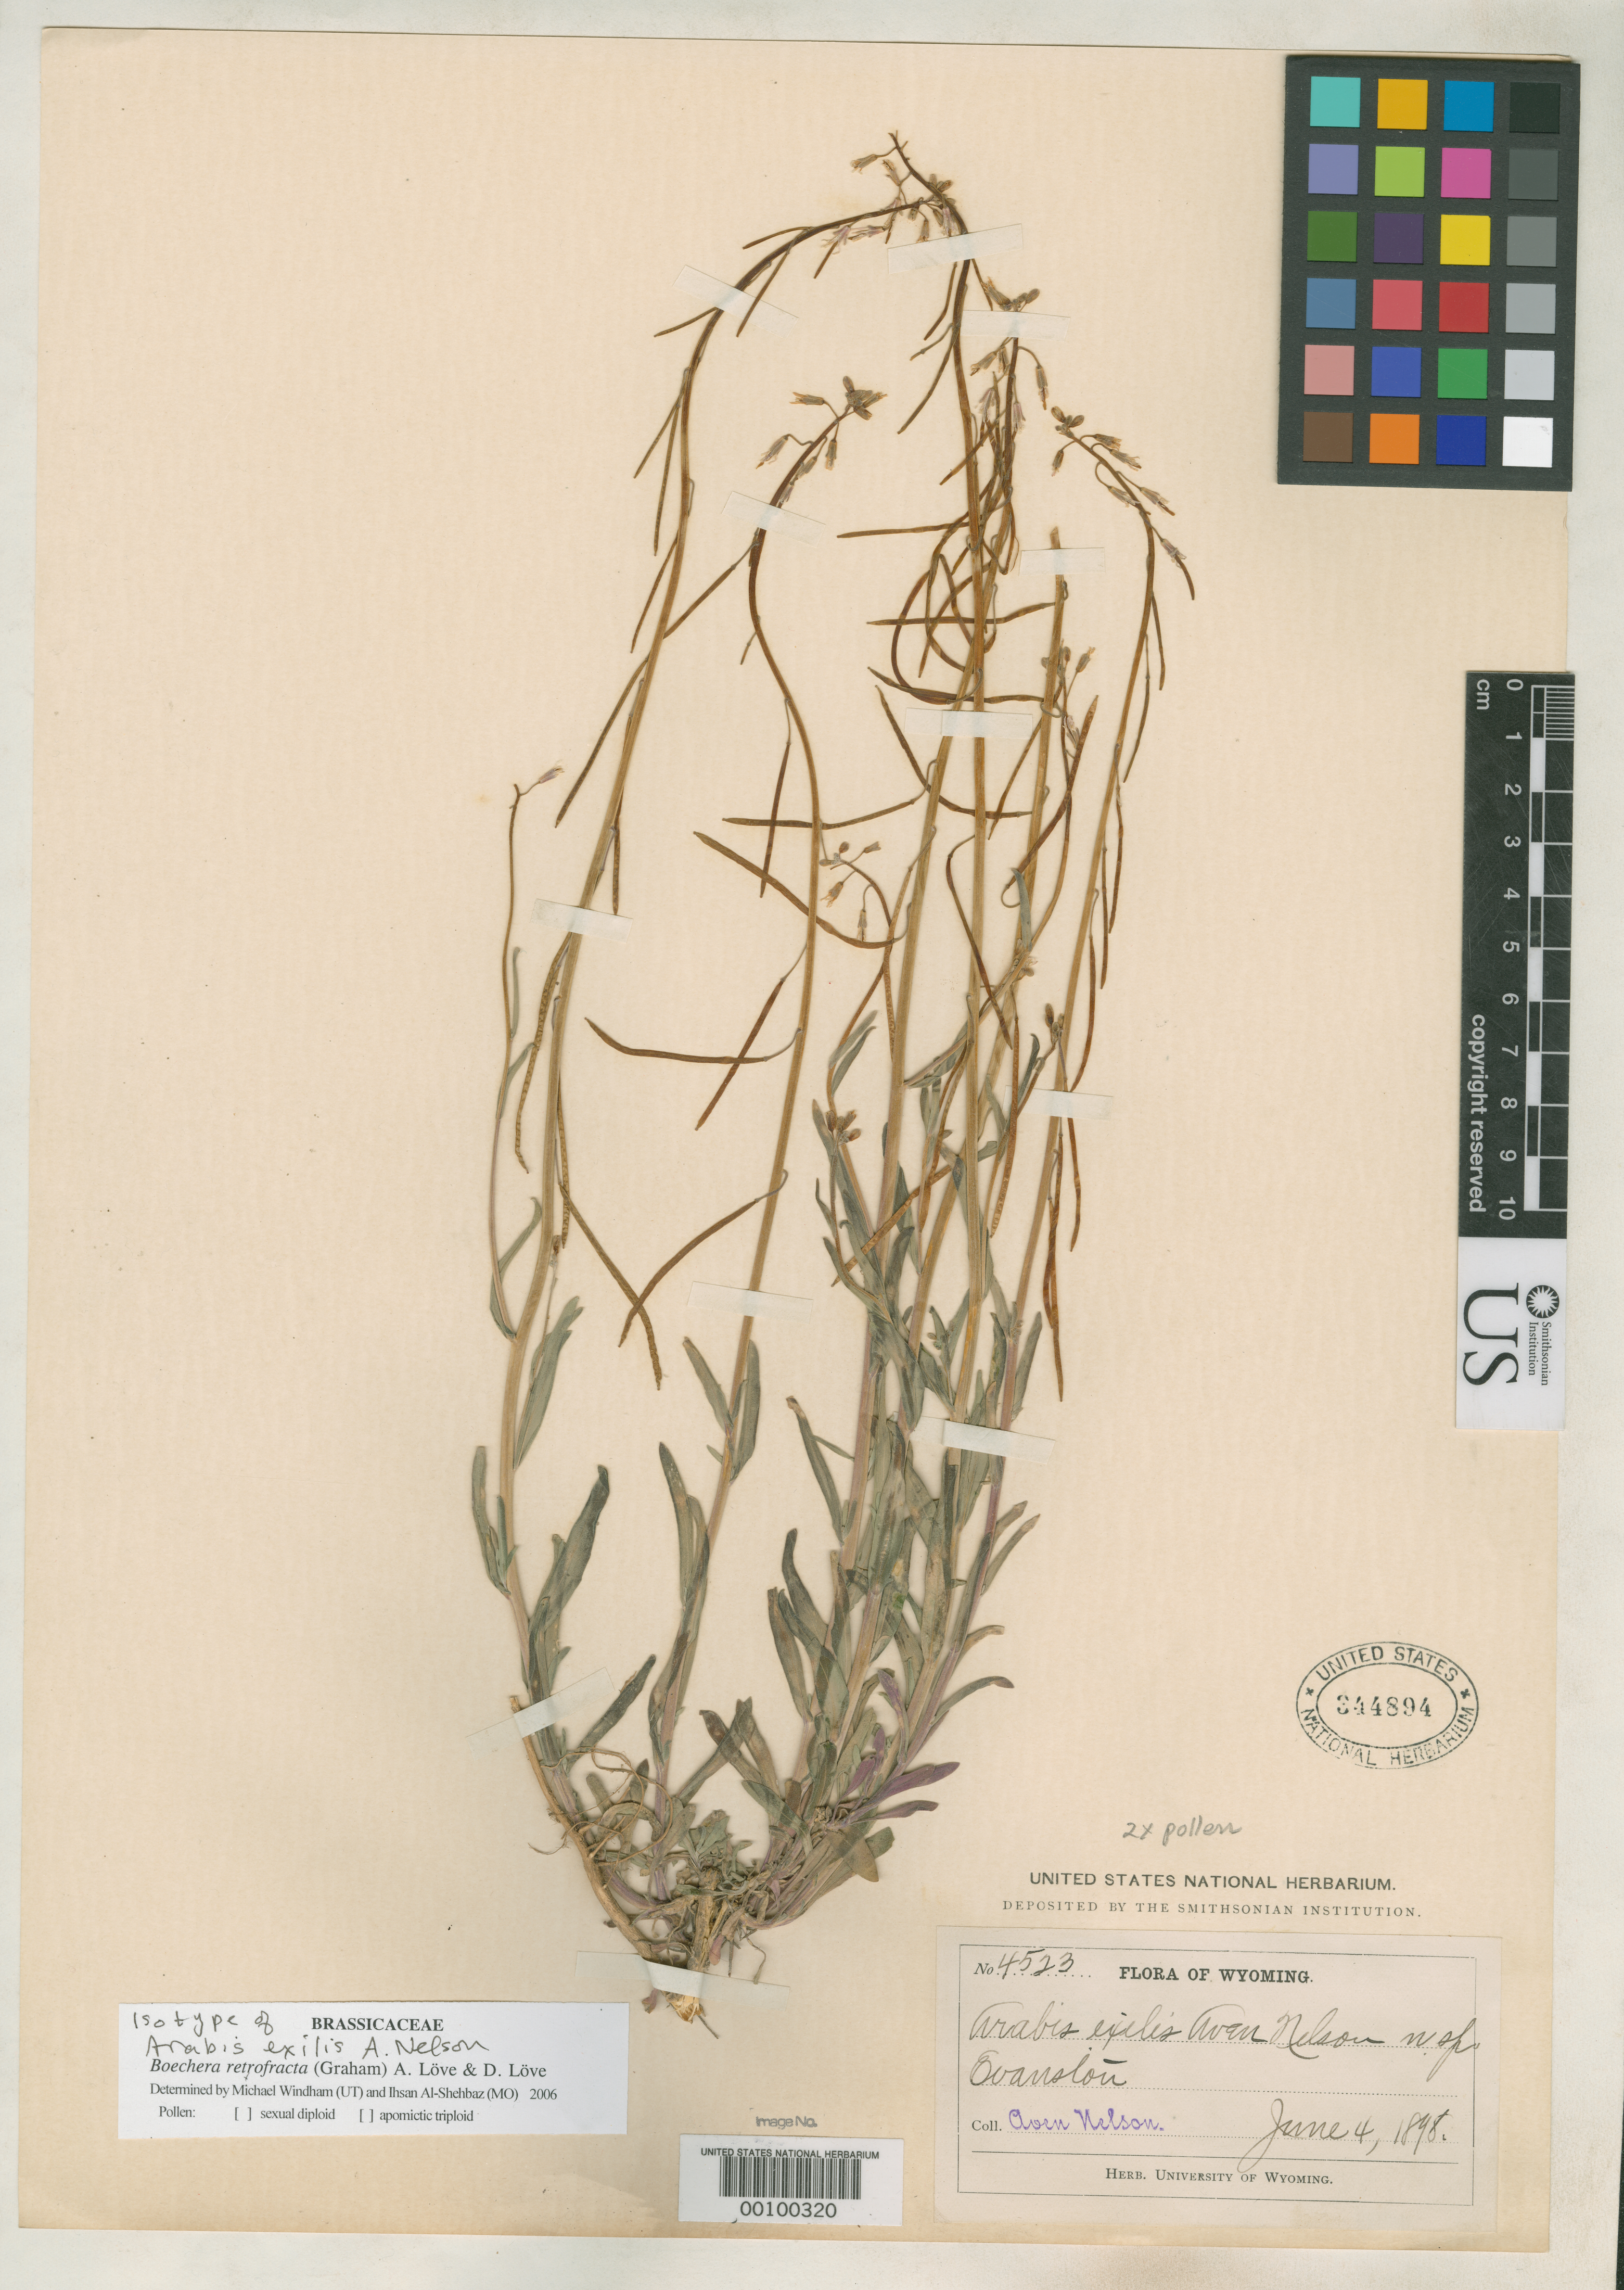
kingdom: Plantae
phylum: Tracheophyta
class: Magnoliopsida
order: Brassicales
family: Brassicaceae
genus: Arabis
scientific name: Arabis exilis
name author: A. Nelson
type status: Isolectotype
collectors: A. Nelson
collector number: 4523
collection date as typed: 04 Jun 1898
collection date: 1898-06-04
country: United States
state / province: Wyoming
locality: Evanston.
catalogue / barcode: US 344894